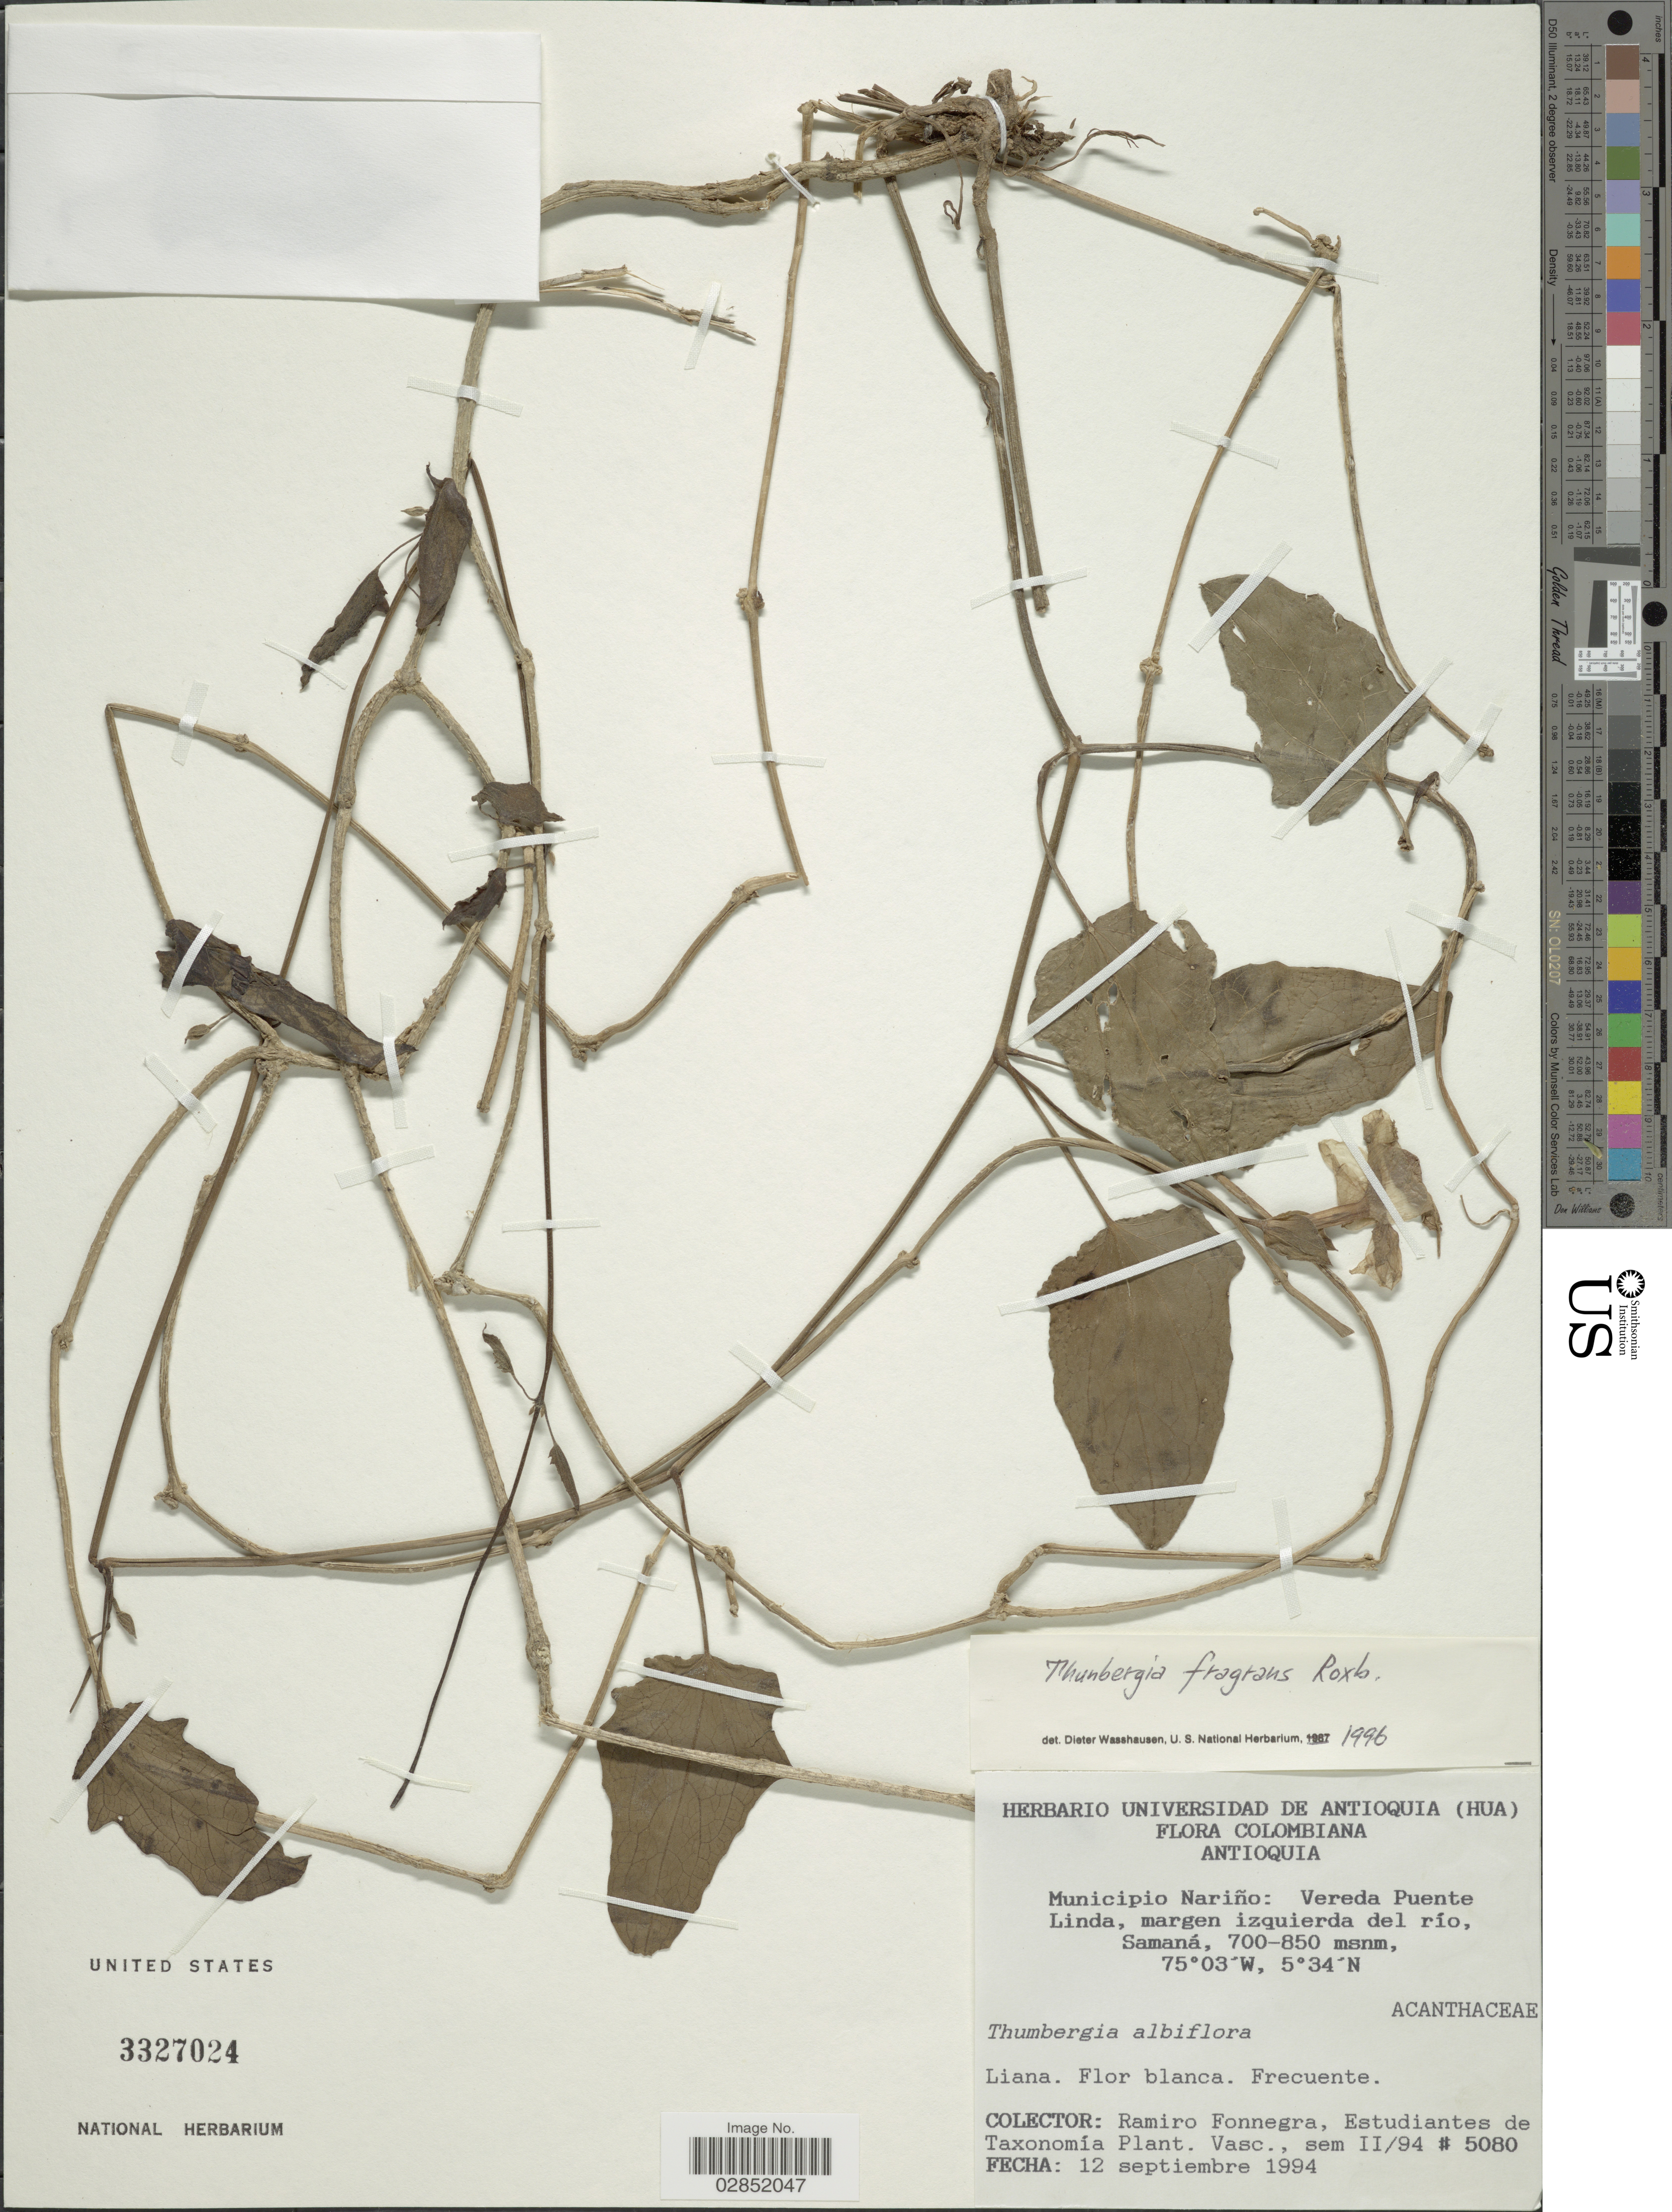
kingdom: Plantae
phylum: Tracheophyta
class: Magnoliopsida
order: Lamiales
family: Acanthaceae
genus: Thunbergia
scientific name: Thunbergia fragrans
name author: Roxb.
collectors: R. Fonnegra G. & Estudiantes de Taxonomía de Plant. Vasculares sem., II/94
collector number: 5080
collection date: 1994-09-12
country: Colombia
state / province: Antioquia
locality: Municipio Nariño: Vereda Puente Linda, margen izquierda del río, Samaná.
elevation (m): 700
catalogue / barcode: US 3327024